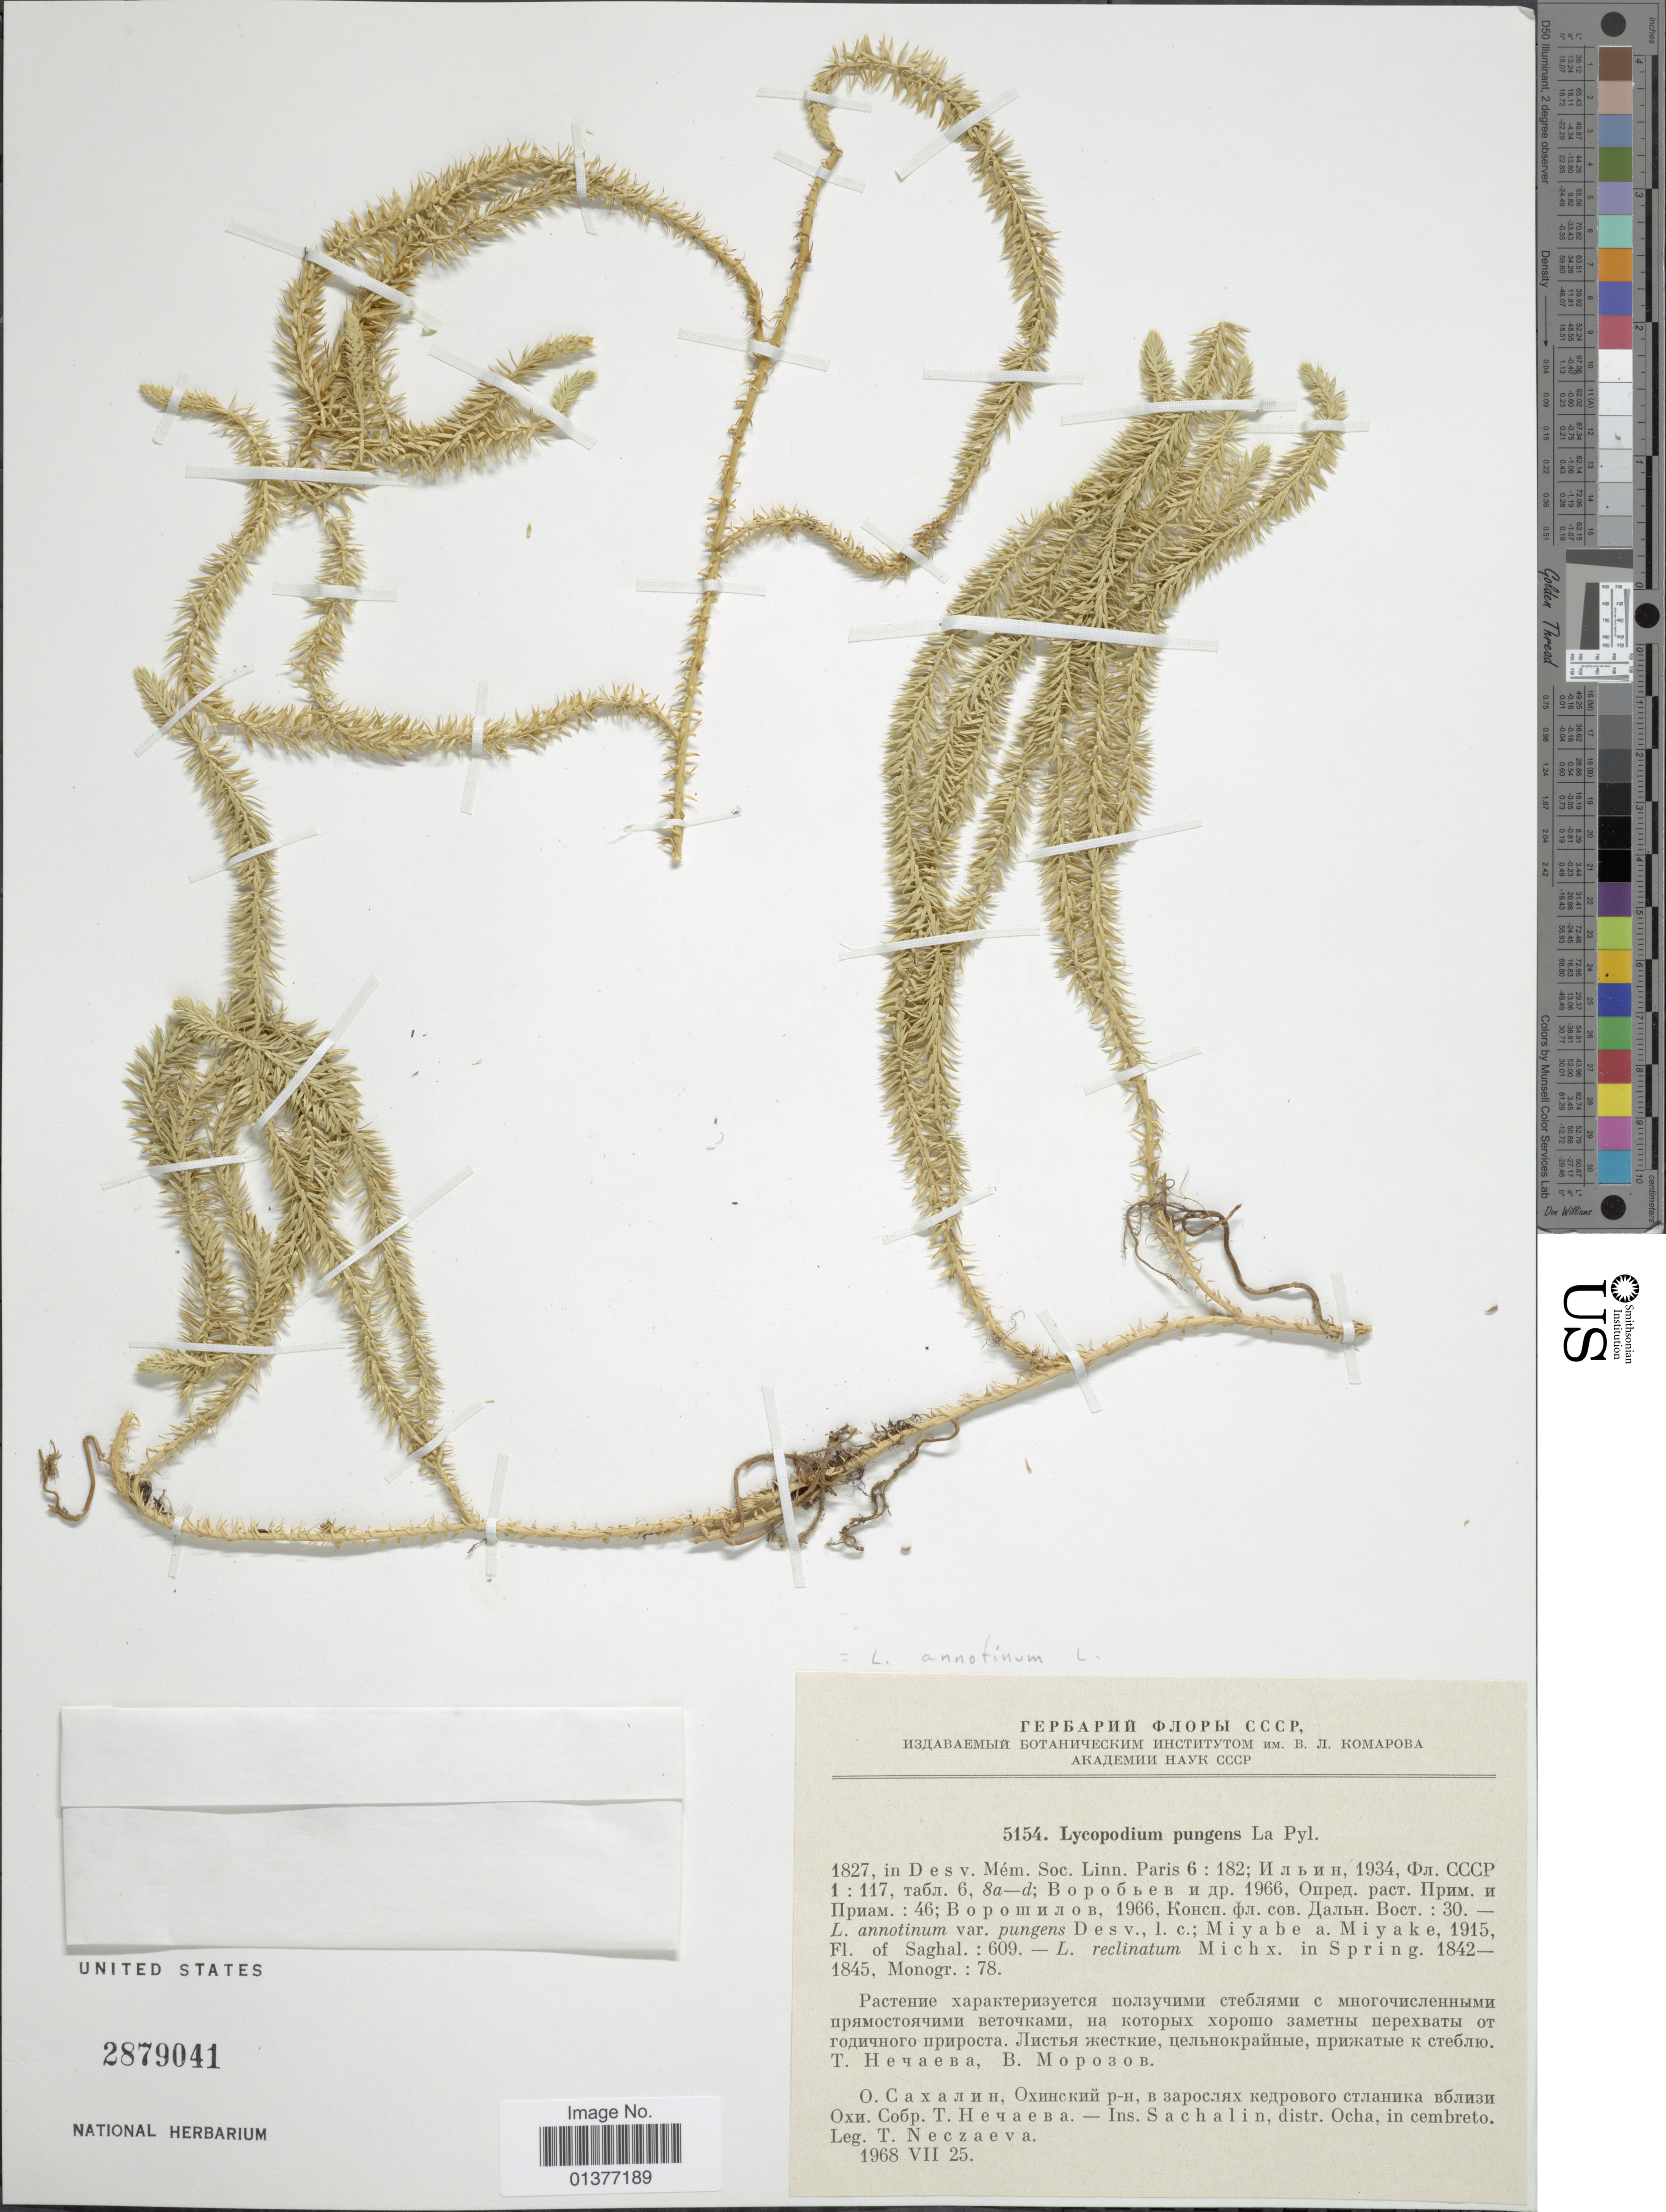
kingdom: Plantae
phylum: Tracheophyta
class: Lycopodiopsida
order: Lycopodiales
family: Lycopodiaceae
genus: Spinulum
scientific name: Spinulum annotinum subsp. annotinum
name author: (L.) A. Haines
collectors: T. Neczaeva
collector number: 5154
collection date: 1968-07-25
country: Russian Federation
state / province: Sakhalin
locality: Ins. Sachalin, distr. Ocha, in cembreto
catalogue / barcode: US 2879041